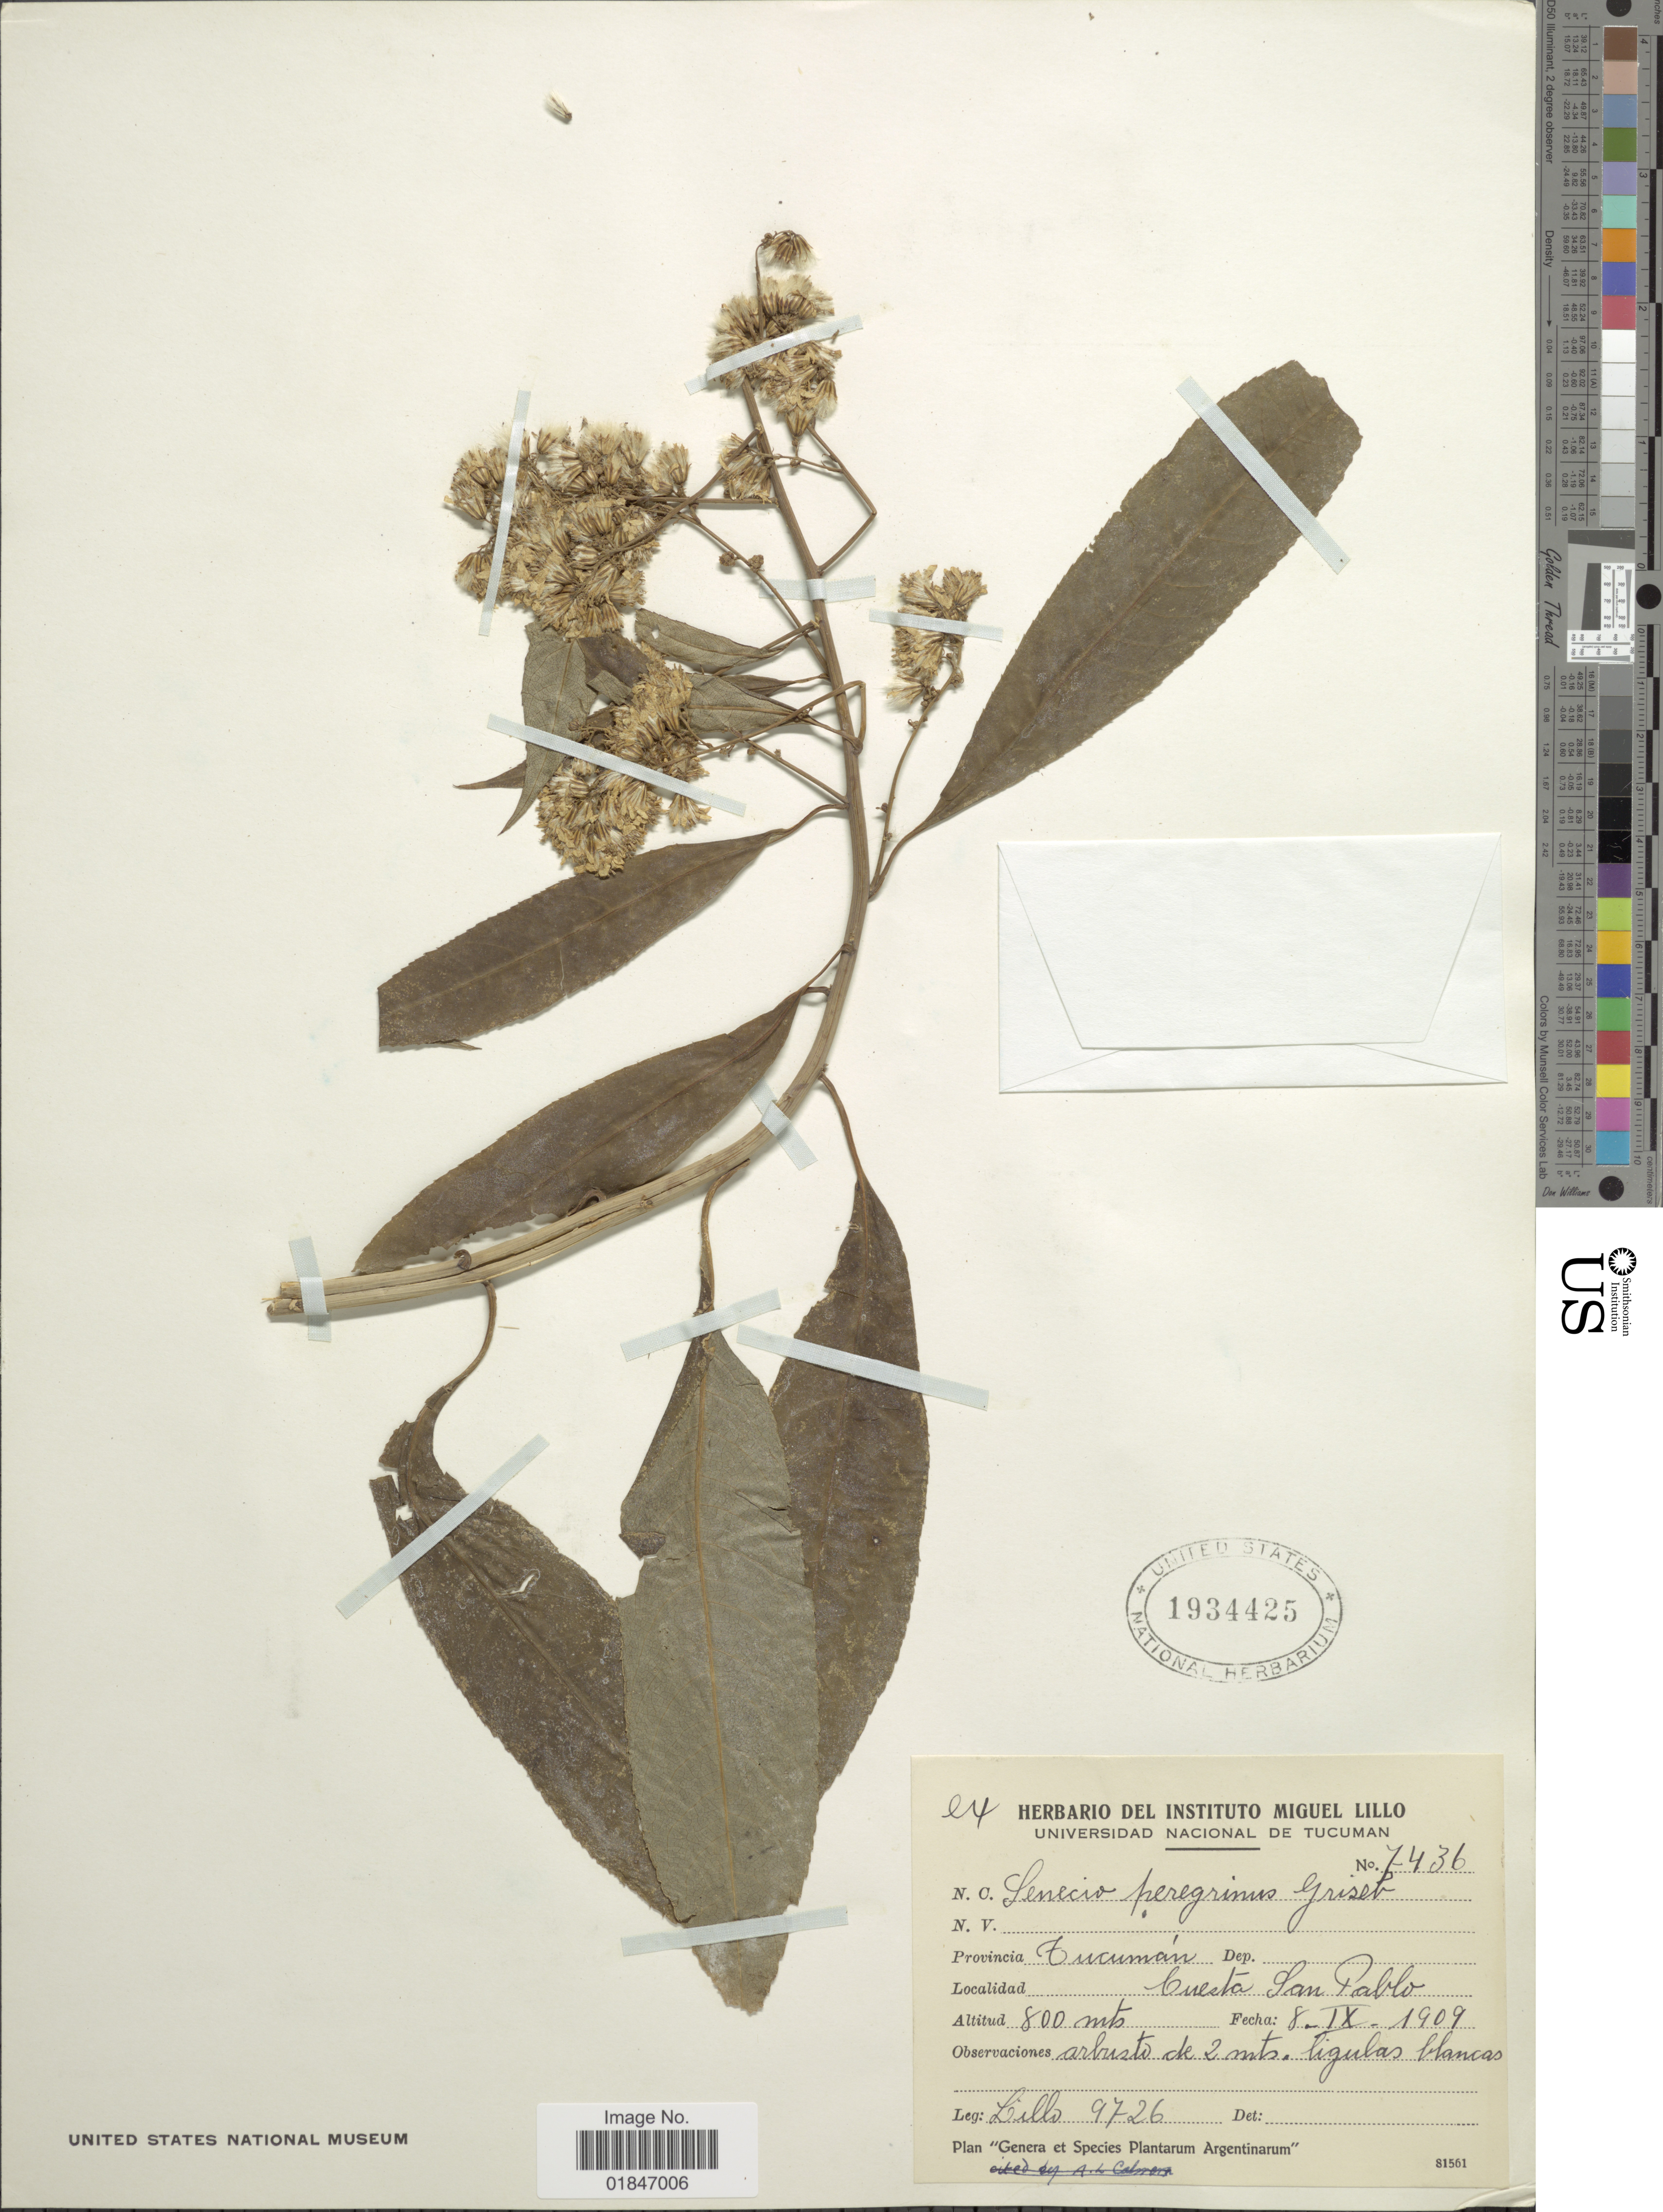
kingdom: Plantae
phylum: Tracheophyta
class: Magnoliopsida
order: Asterales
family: Asteraceae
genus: Dendrophorbium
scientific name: Dendrophorbium peregrinum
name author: (Griseb.) C. Jeffrey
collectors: -. Lillo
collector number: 9726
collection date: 1909-09-08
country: Argentina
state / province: Tucuman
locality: Provincia Tucuman, Cuesta San Pablo.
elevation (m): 800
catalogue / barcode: US 1934425